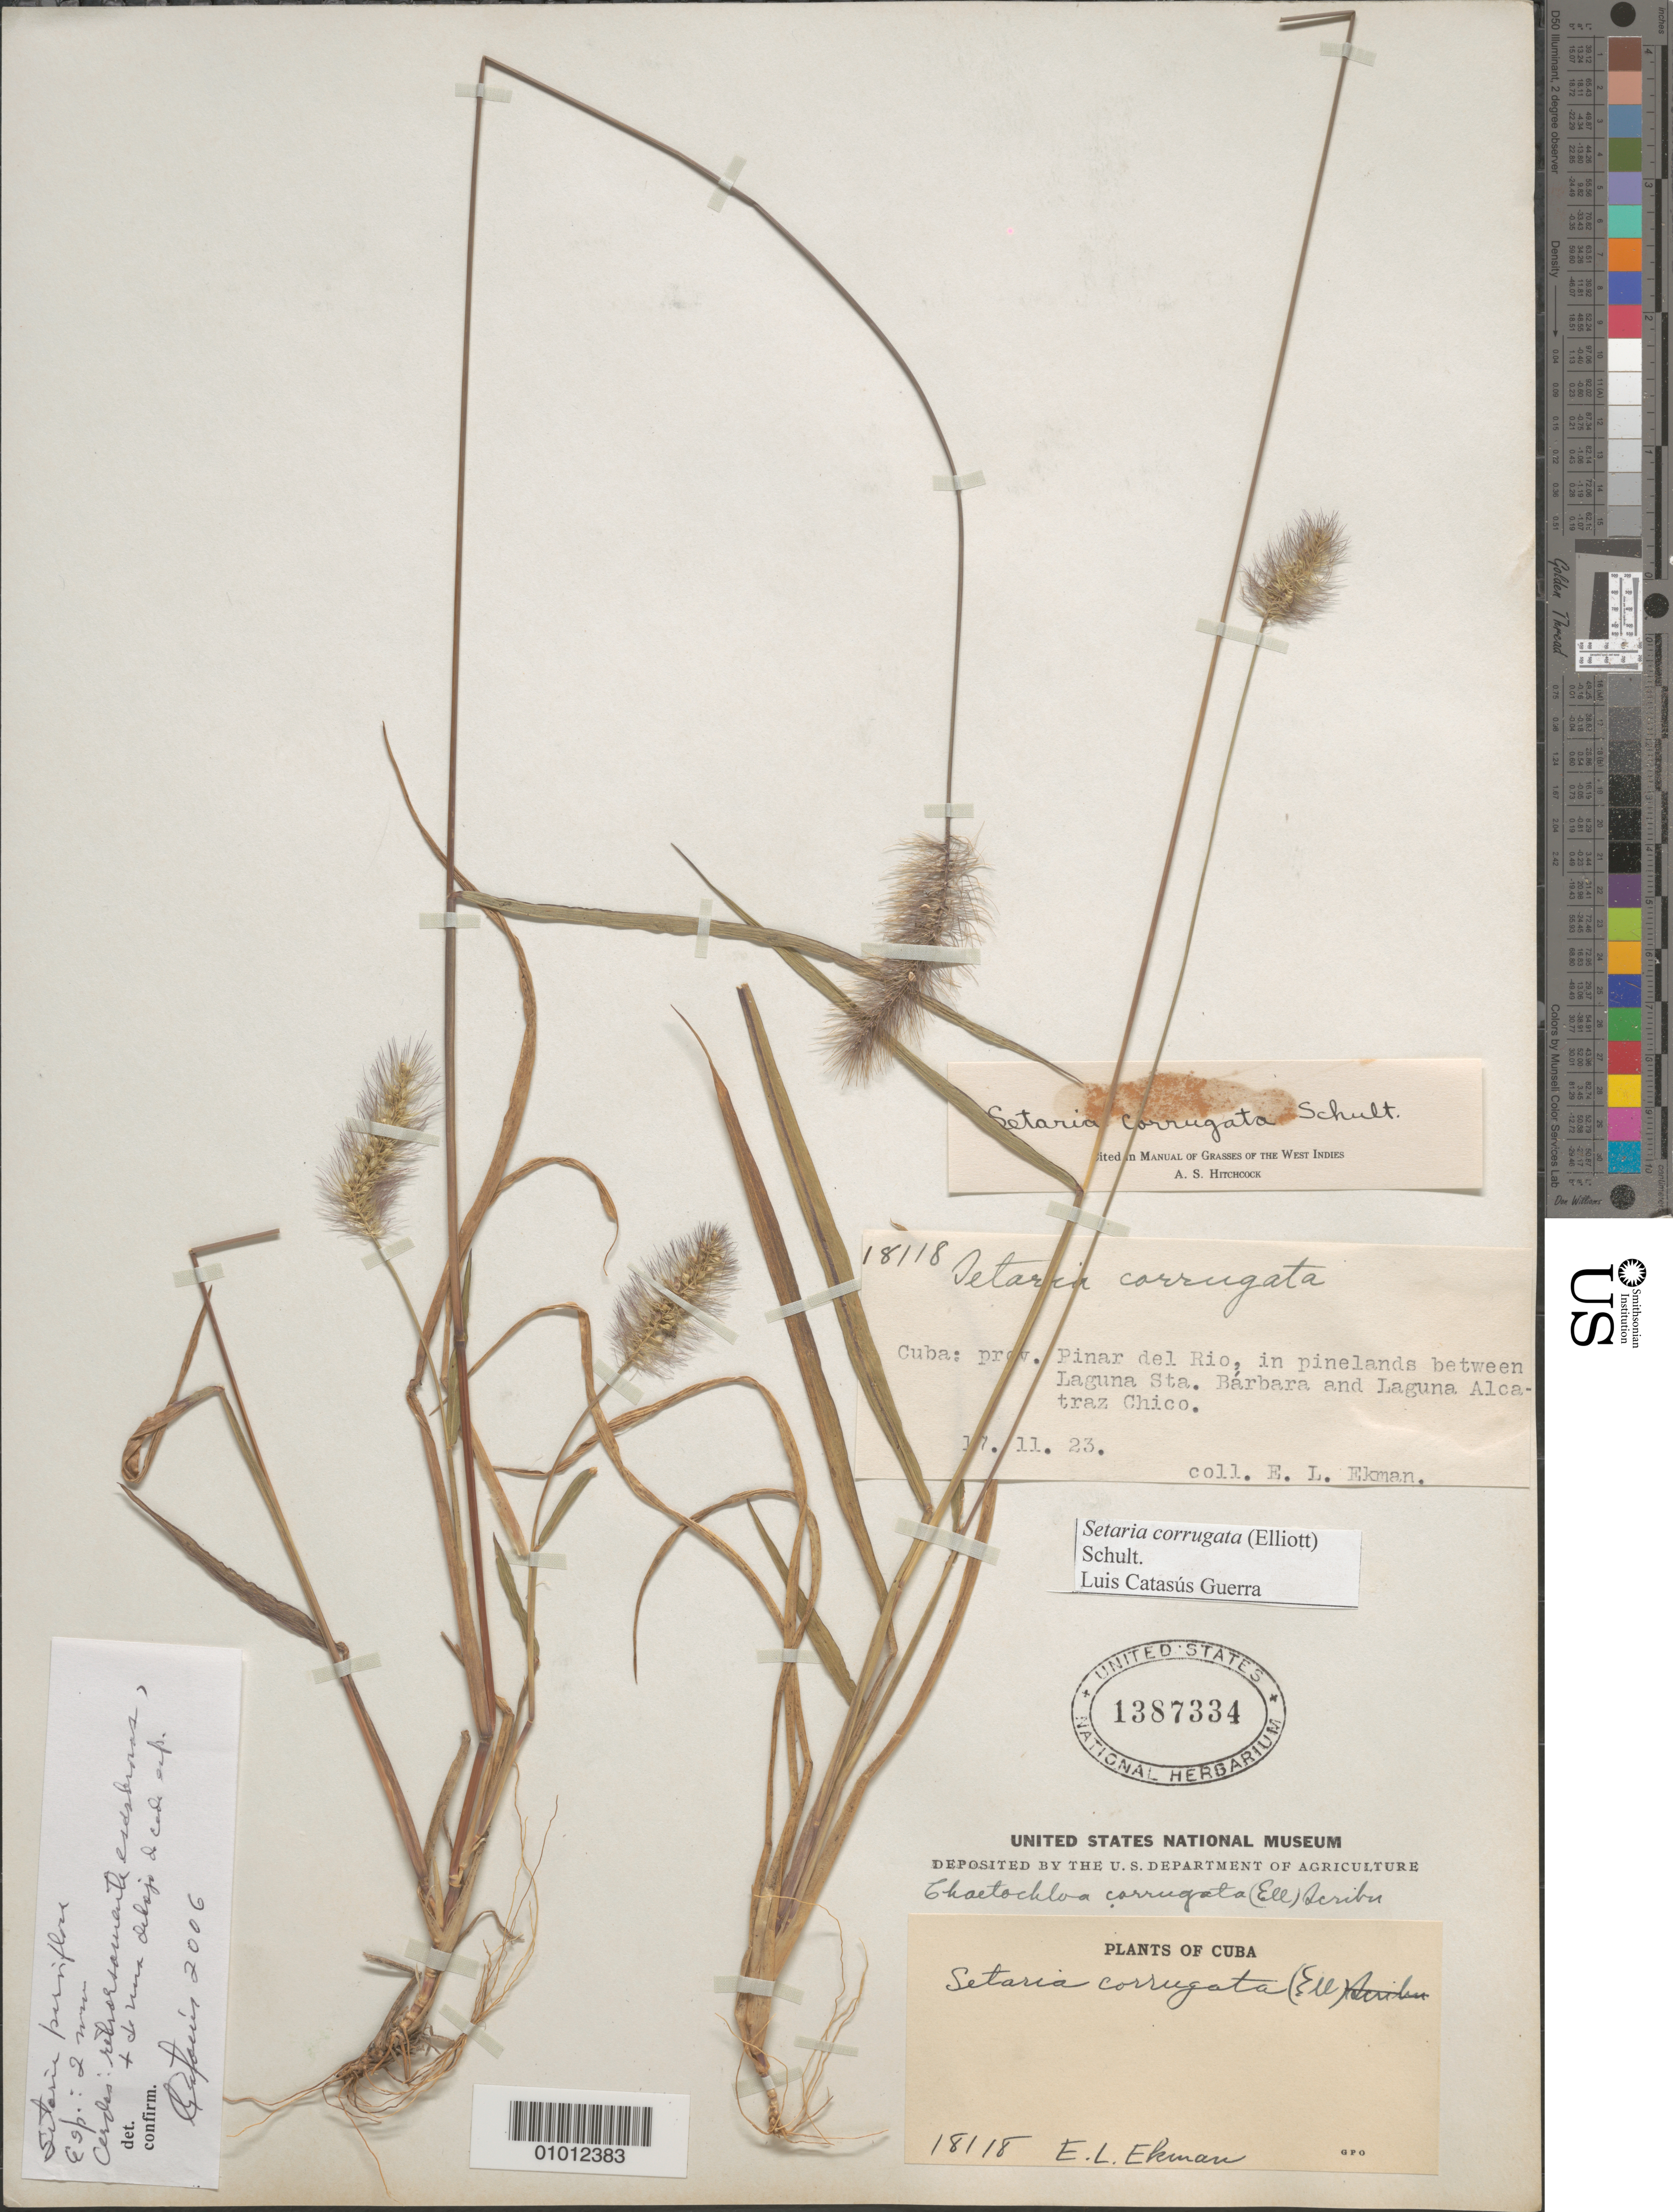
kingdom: Plantae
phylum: Tracheophyta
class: Liliopsida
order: Poales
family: Poaceae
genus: Setaria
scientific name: Setaria corrugata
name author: (Elliott) Schult.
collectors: E. L. Ekman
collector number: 18118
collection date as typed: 17 Nov 1923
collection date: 1923-11-17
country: Cuba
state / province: Pinar del Rio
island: Cuba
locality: Between Laguna Sta Barbara and Laguna Alcatraz Chico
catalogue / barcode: US 1387334